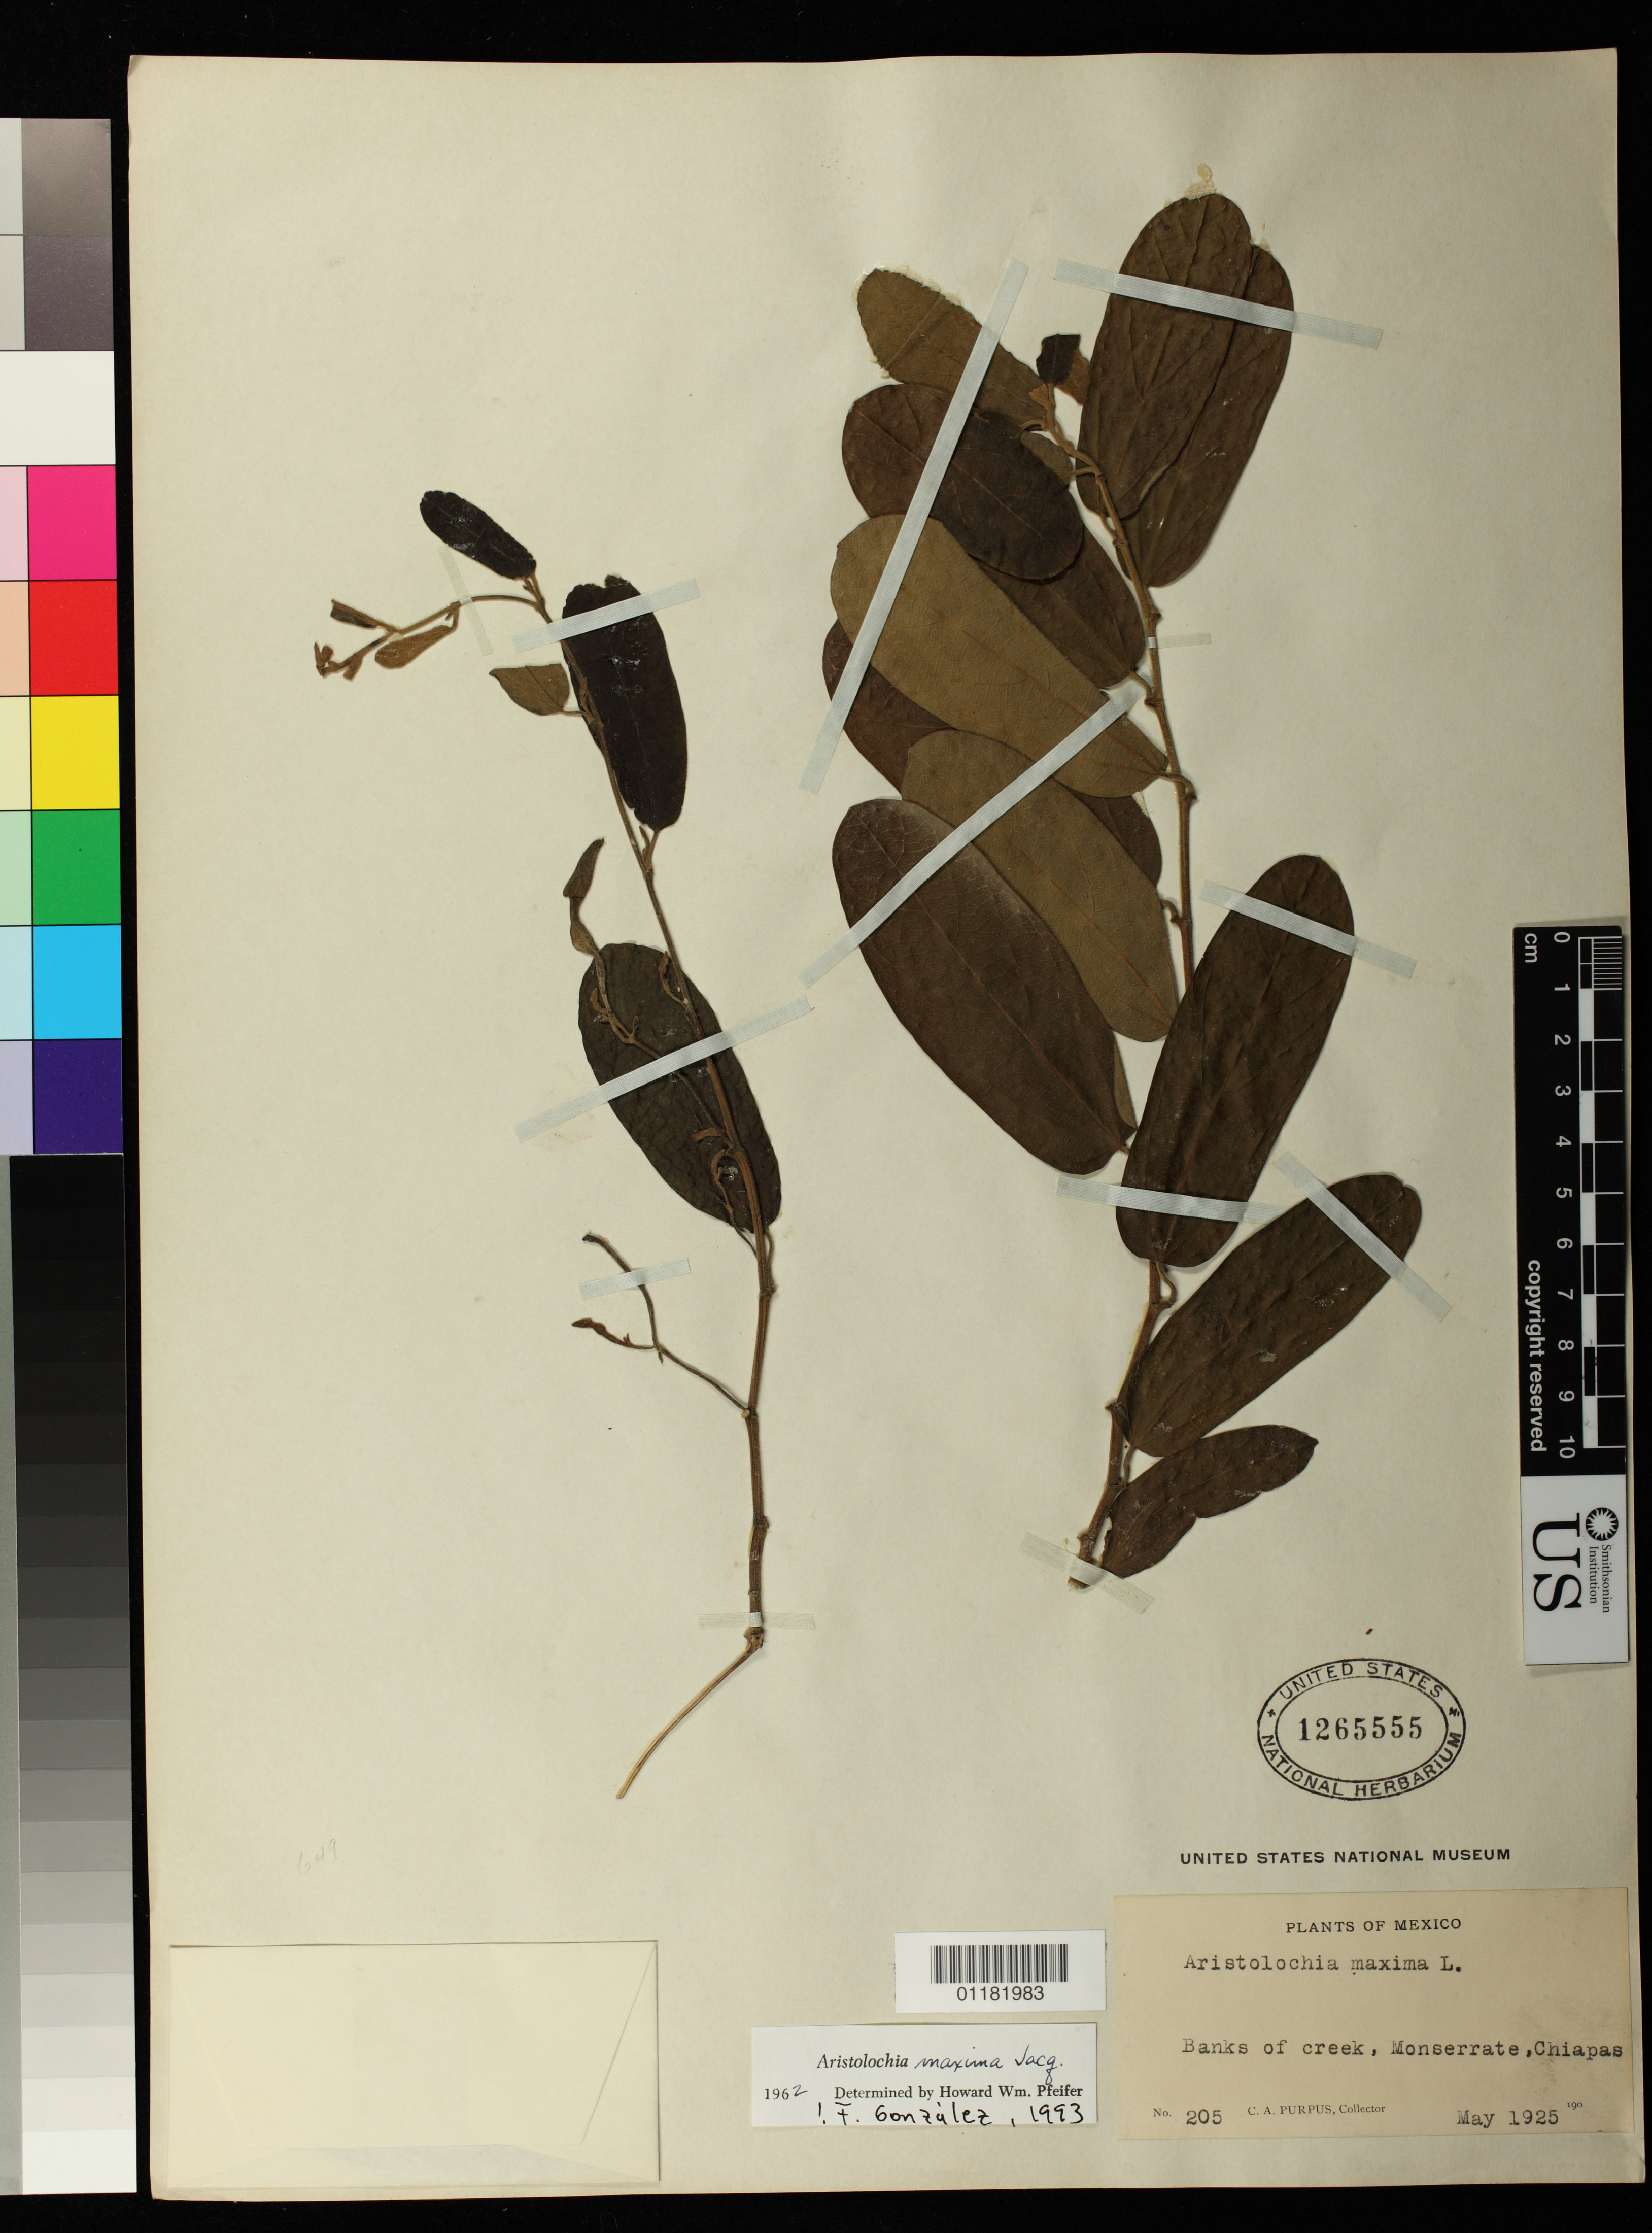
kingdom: Plantae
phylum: Tracheophyta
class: Magnoliopsida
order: Piperales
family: Aristolochiaceae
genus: Aristolochia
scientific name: Aristolochia maxima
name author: Jacq.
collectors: C. A. Purpus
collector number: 205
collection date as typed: May 1925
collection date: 1925-05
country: Mexico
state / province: Chiapas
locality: Monserrate.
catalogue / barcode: US 1265555